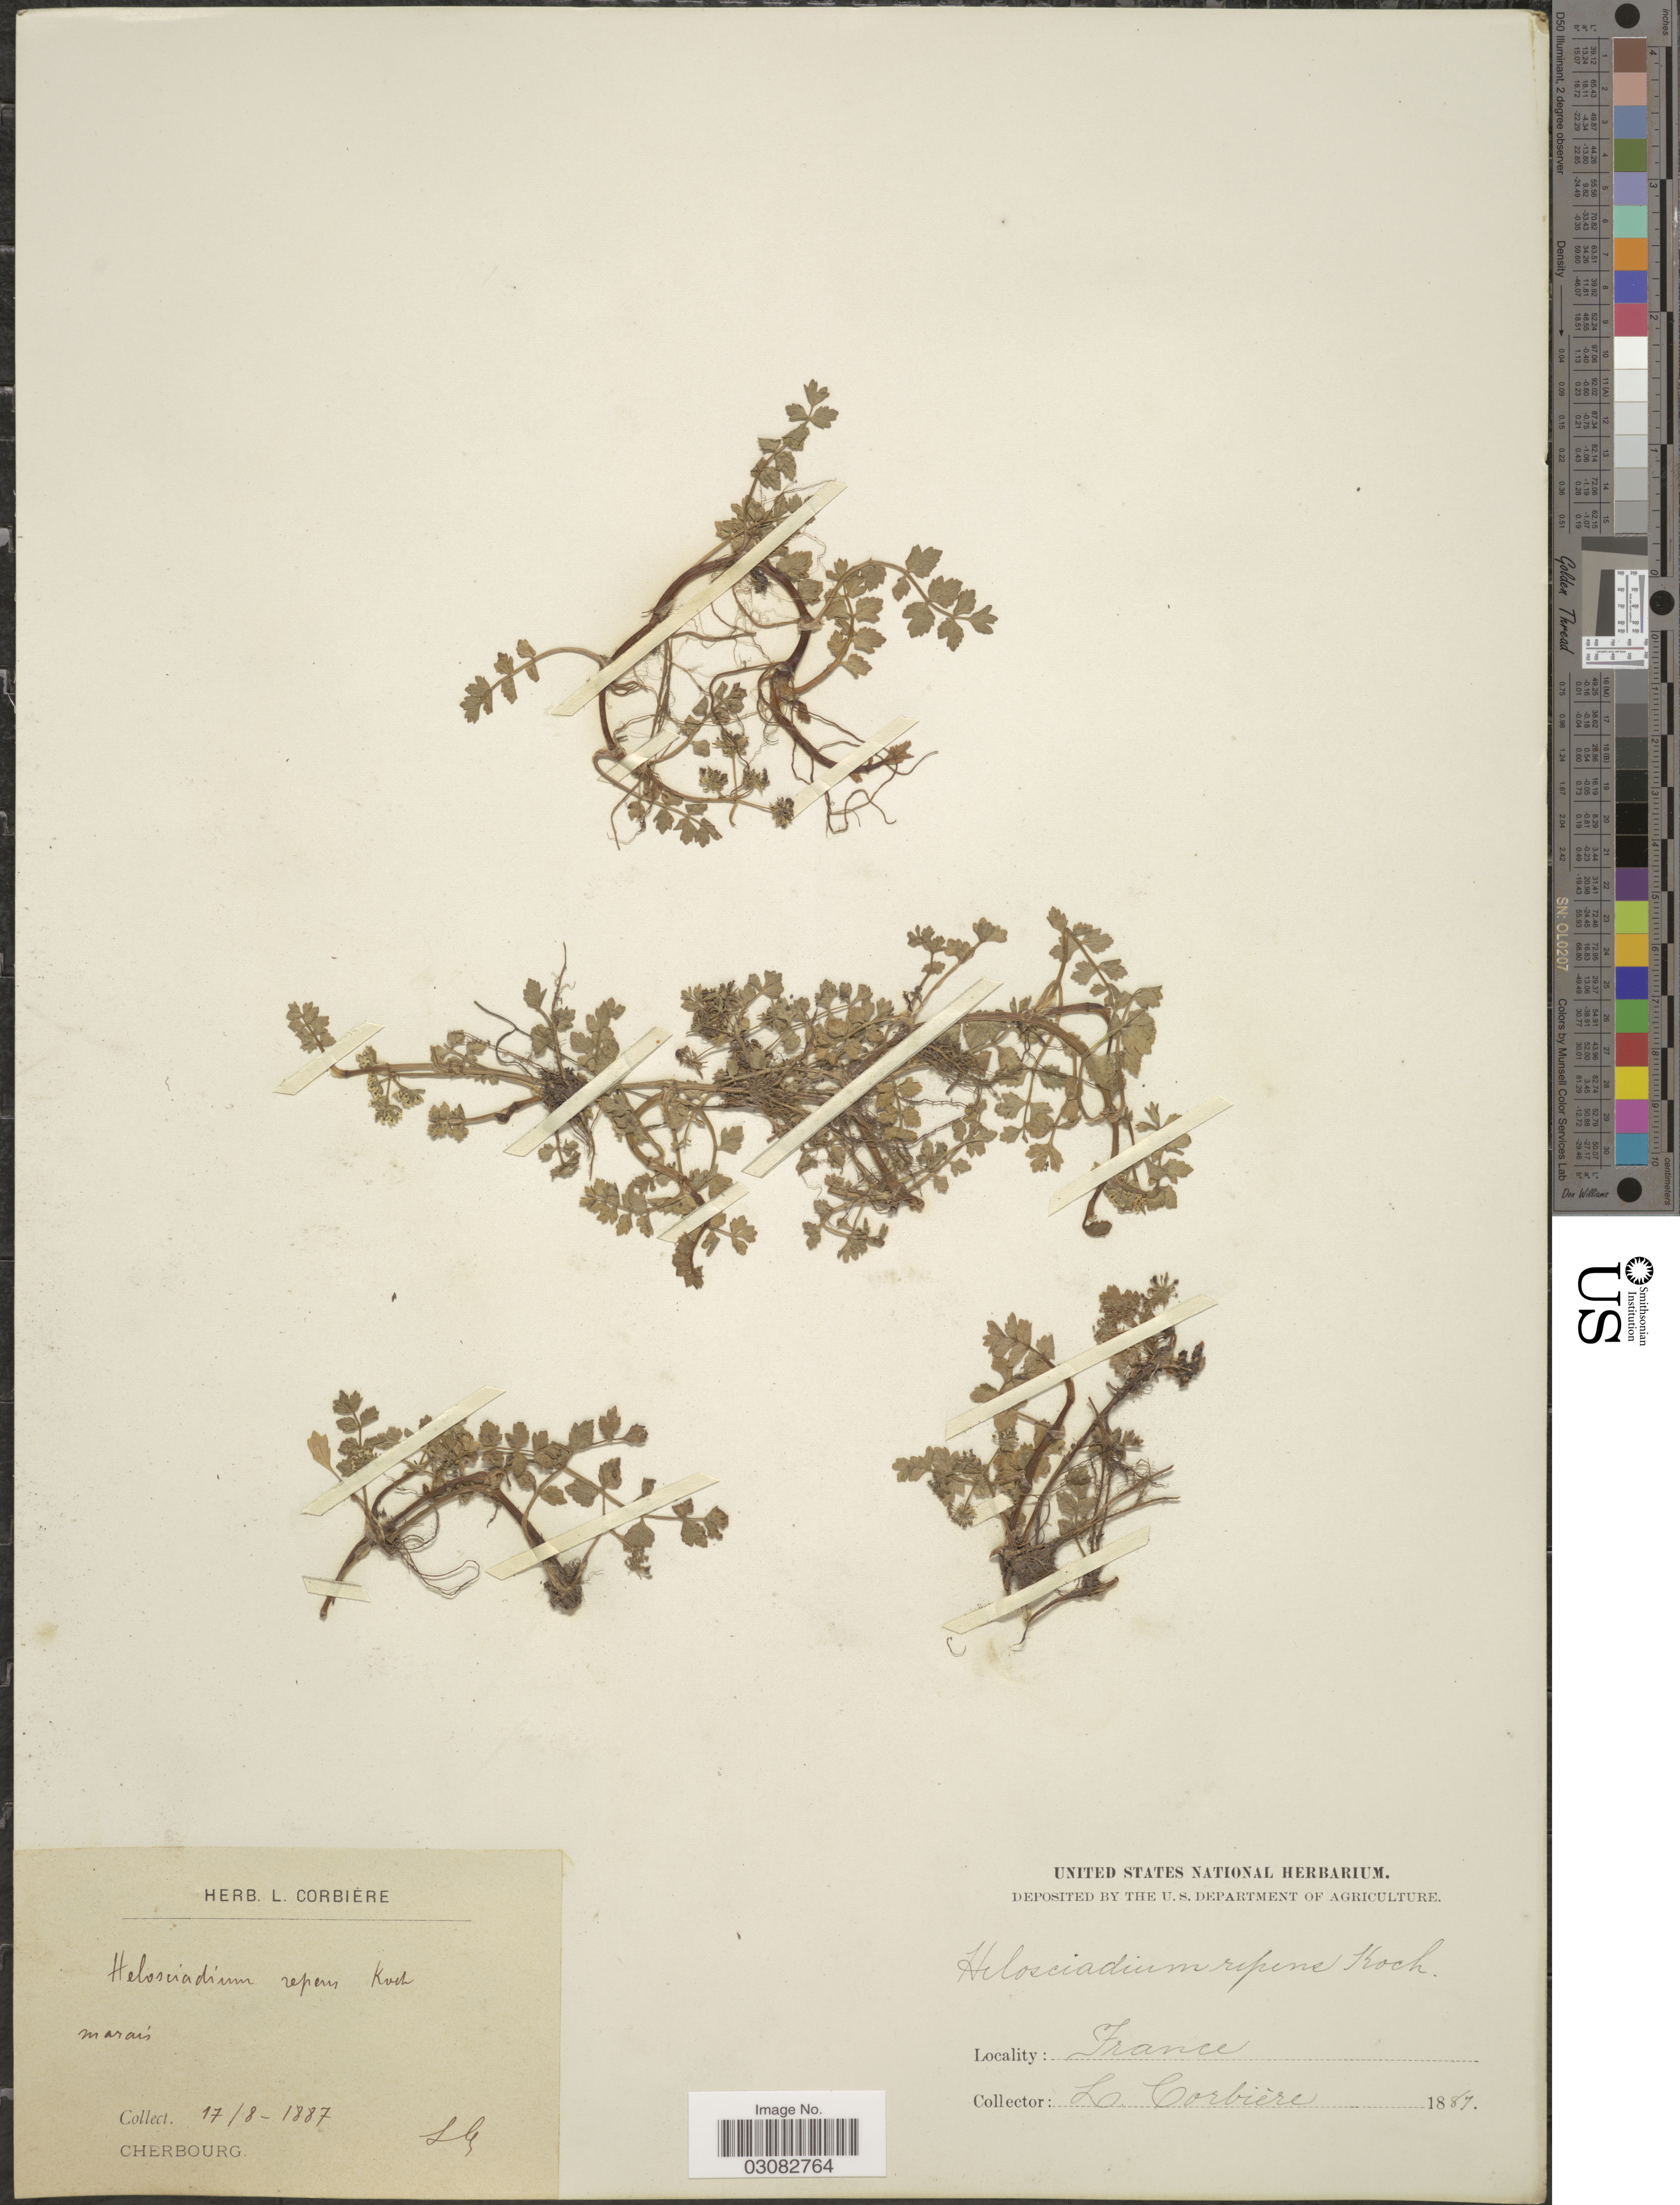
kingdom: Plantae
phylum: Tracheophyta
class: Magnoliopsida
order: Apiales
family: Apiaceae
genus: Apium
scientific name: Apium repens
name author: (Jacq.) Lag.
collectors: L. Corbière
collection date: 1887-08-17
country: France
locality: Cherbourg.